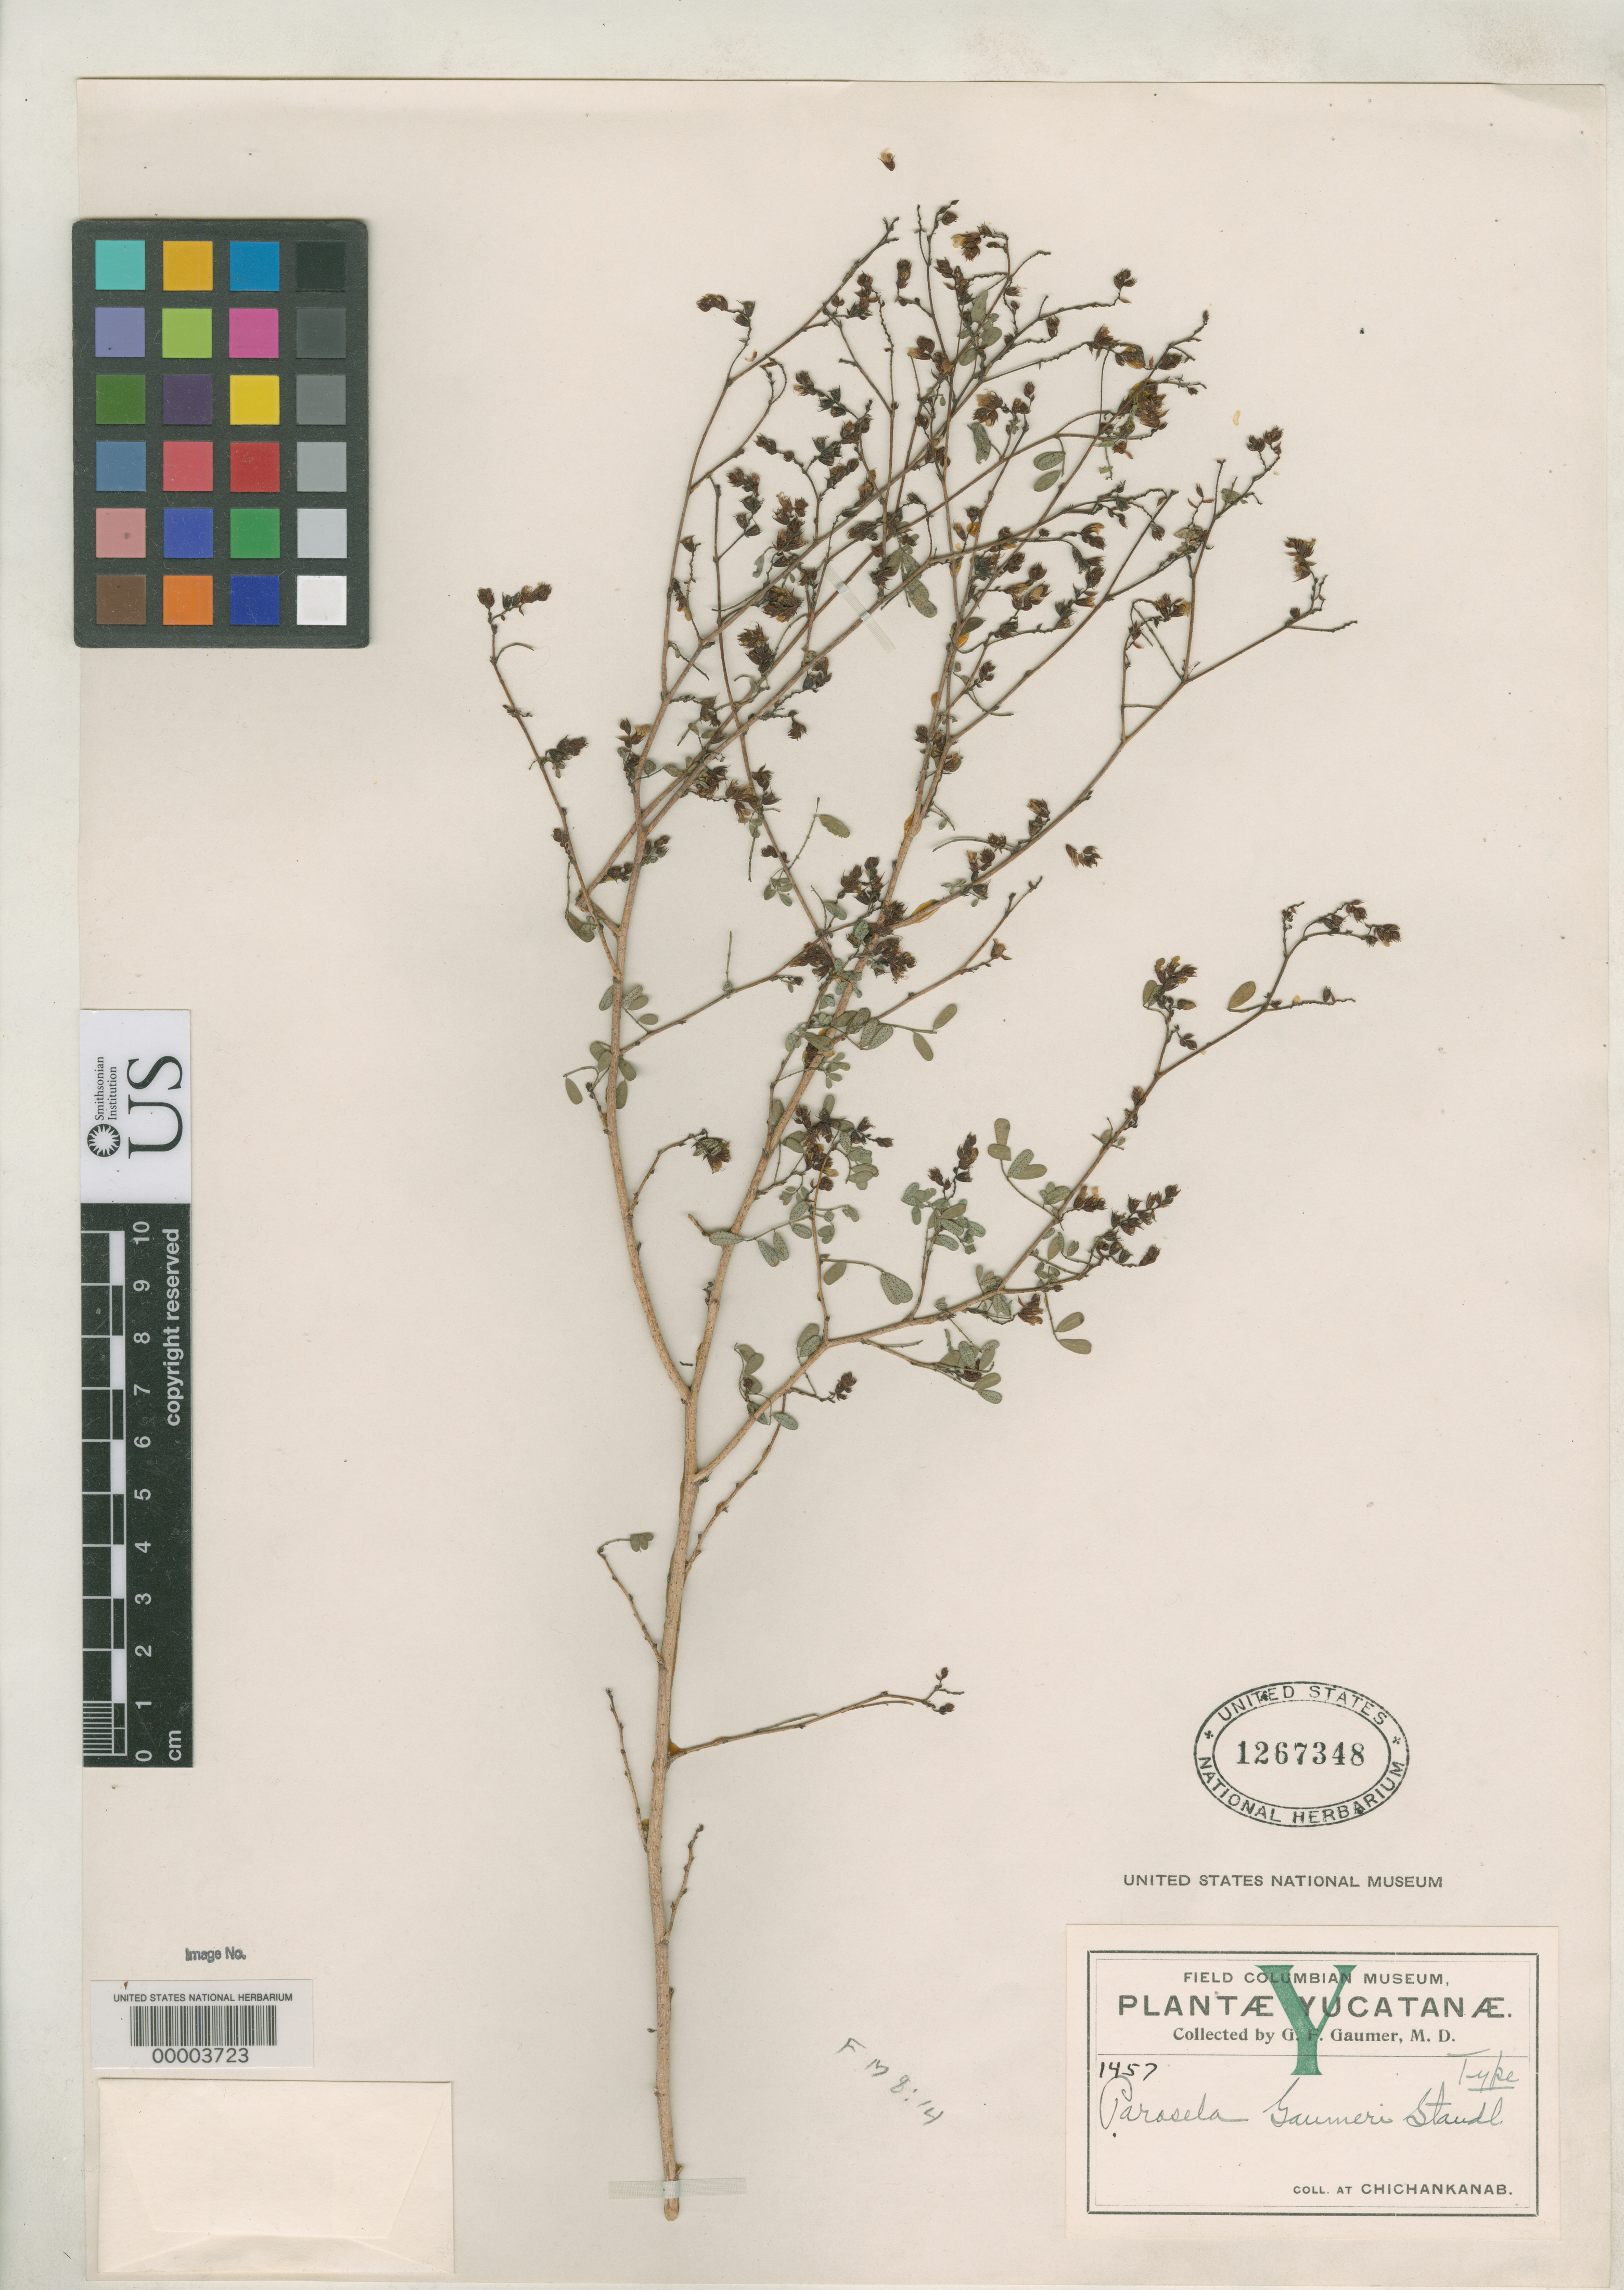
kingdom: Plantae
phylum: Tracheophyta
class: Magnoliopsida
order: Fabales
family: Fabaceae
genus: Parosela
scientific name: Parosela gaumeri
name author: Standl.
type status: Isotype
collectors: G. F. Gaumer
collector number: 1457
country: Mexico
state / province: Yucatán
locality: Chichankanab.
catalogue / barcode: US 1267348